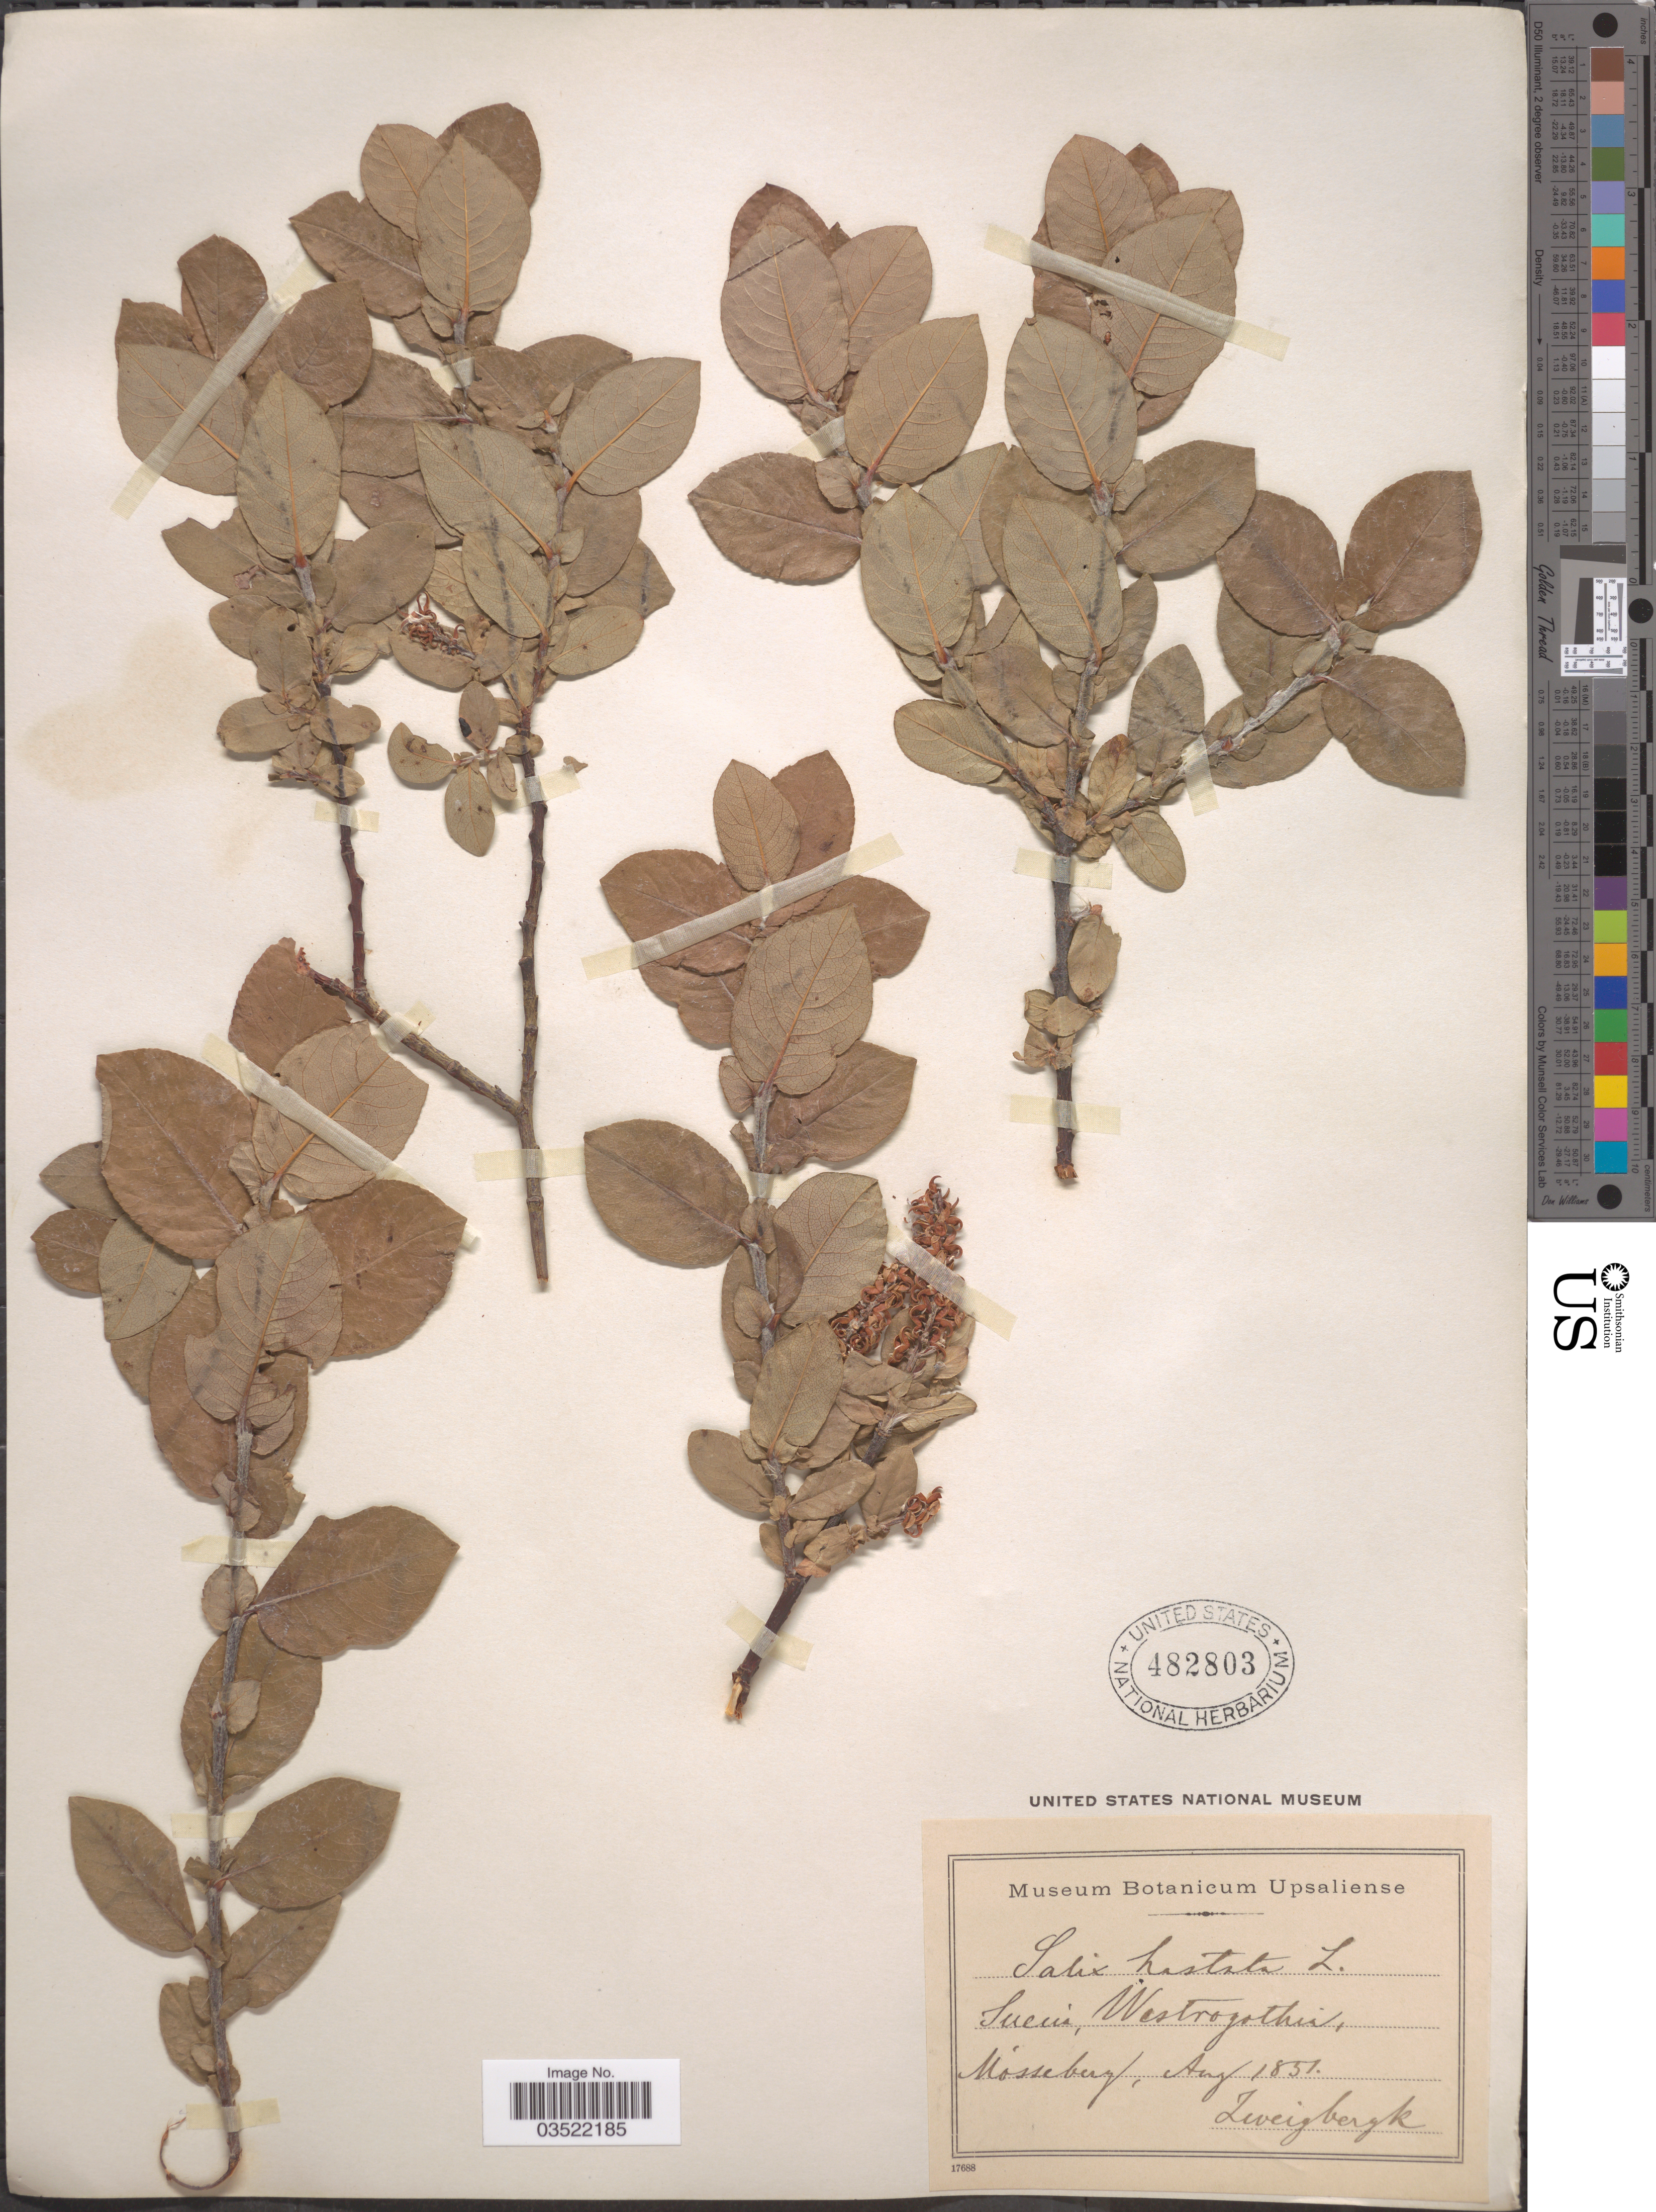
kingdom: Plantae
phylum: Tracheophyta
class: Magnoliopsida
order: Malpighiales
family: Salicaceae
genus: Salix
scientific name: Salix hastata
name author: L.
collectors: Zweigbergk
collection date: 1851-08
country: Sweden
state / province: Västra Götaland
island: Gotland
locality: Suecia, Westrogothia, Mósseburg.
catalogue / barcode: US 482803